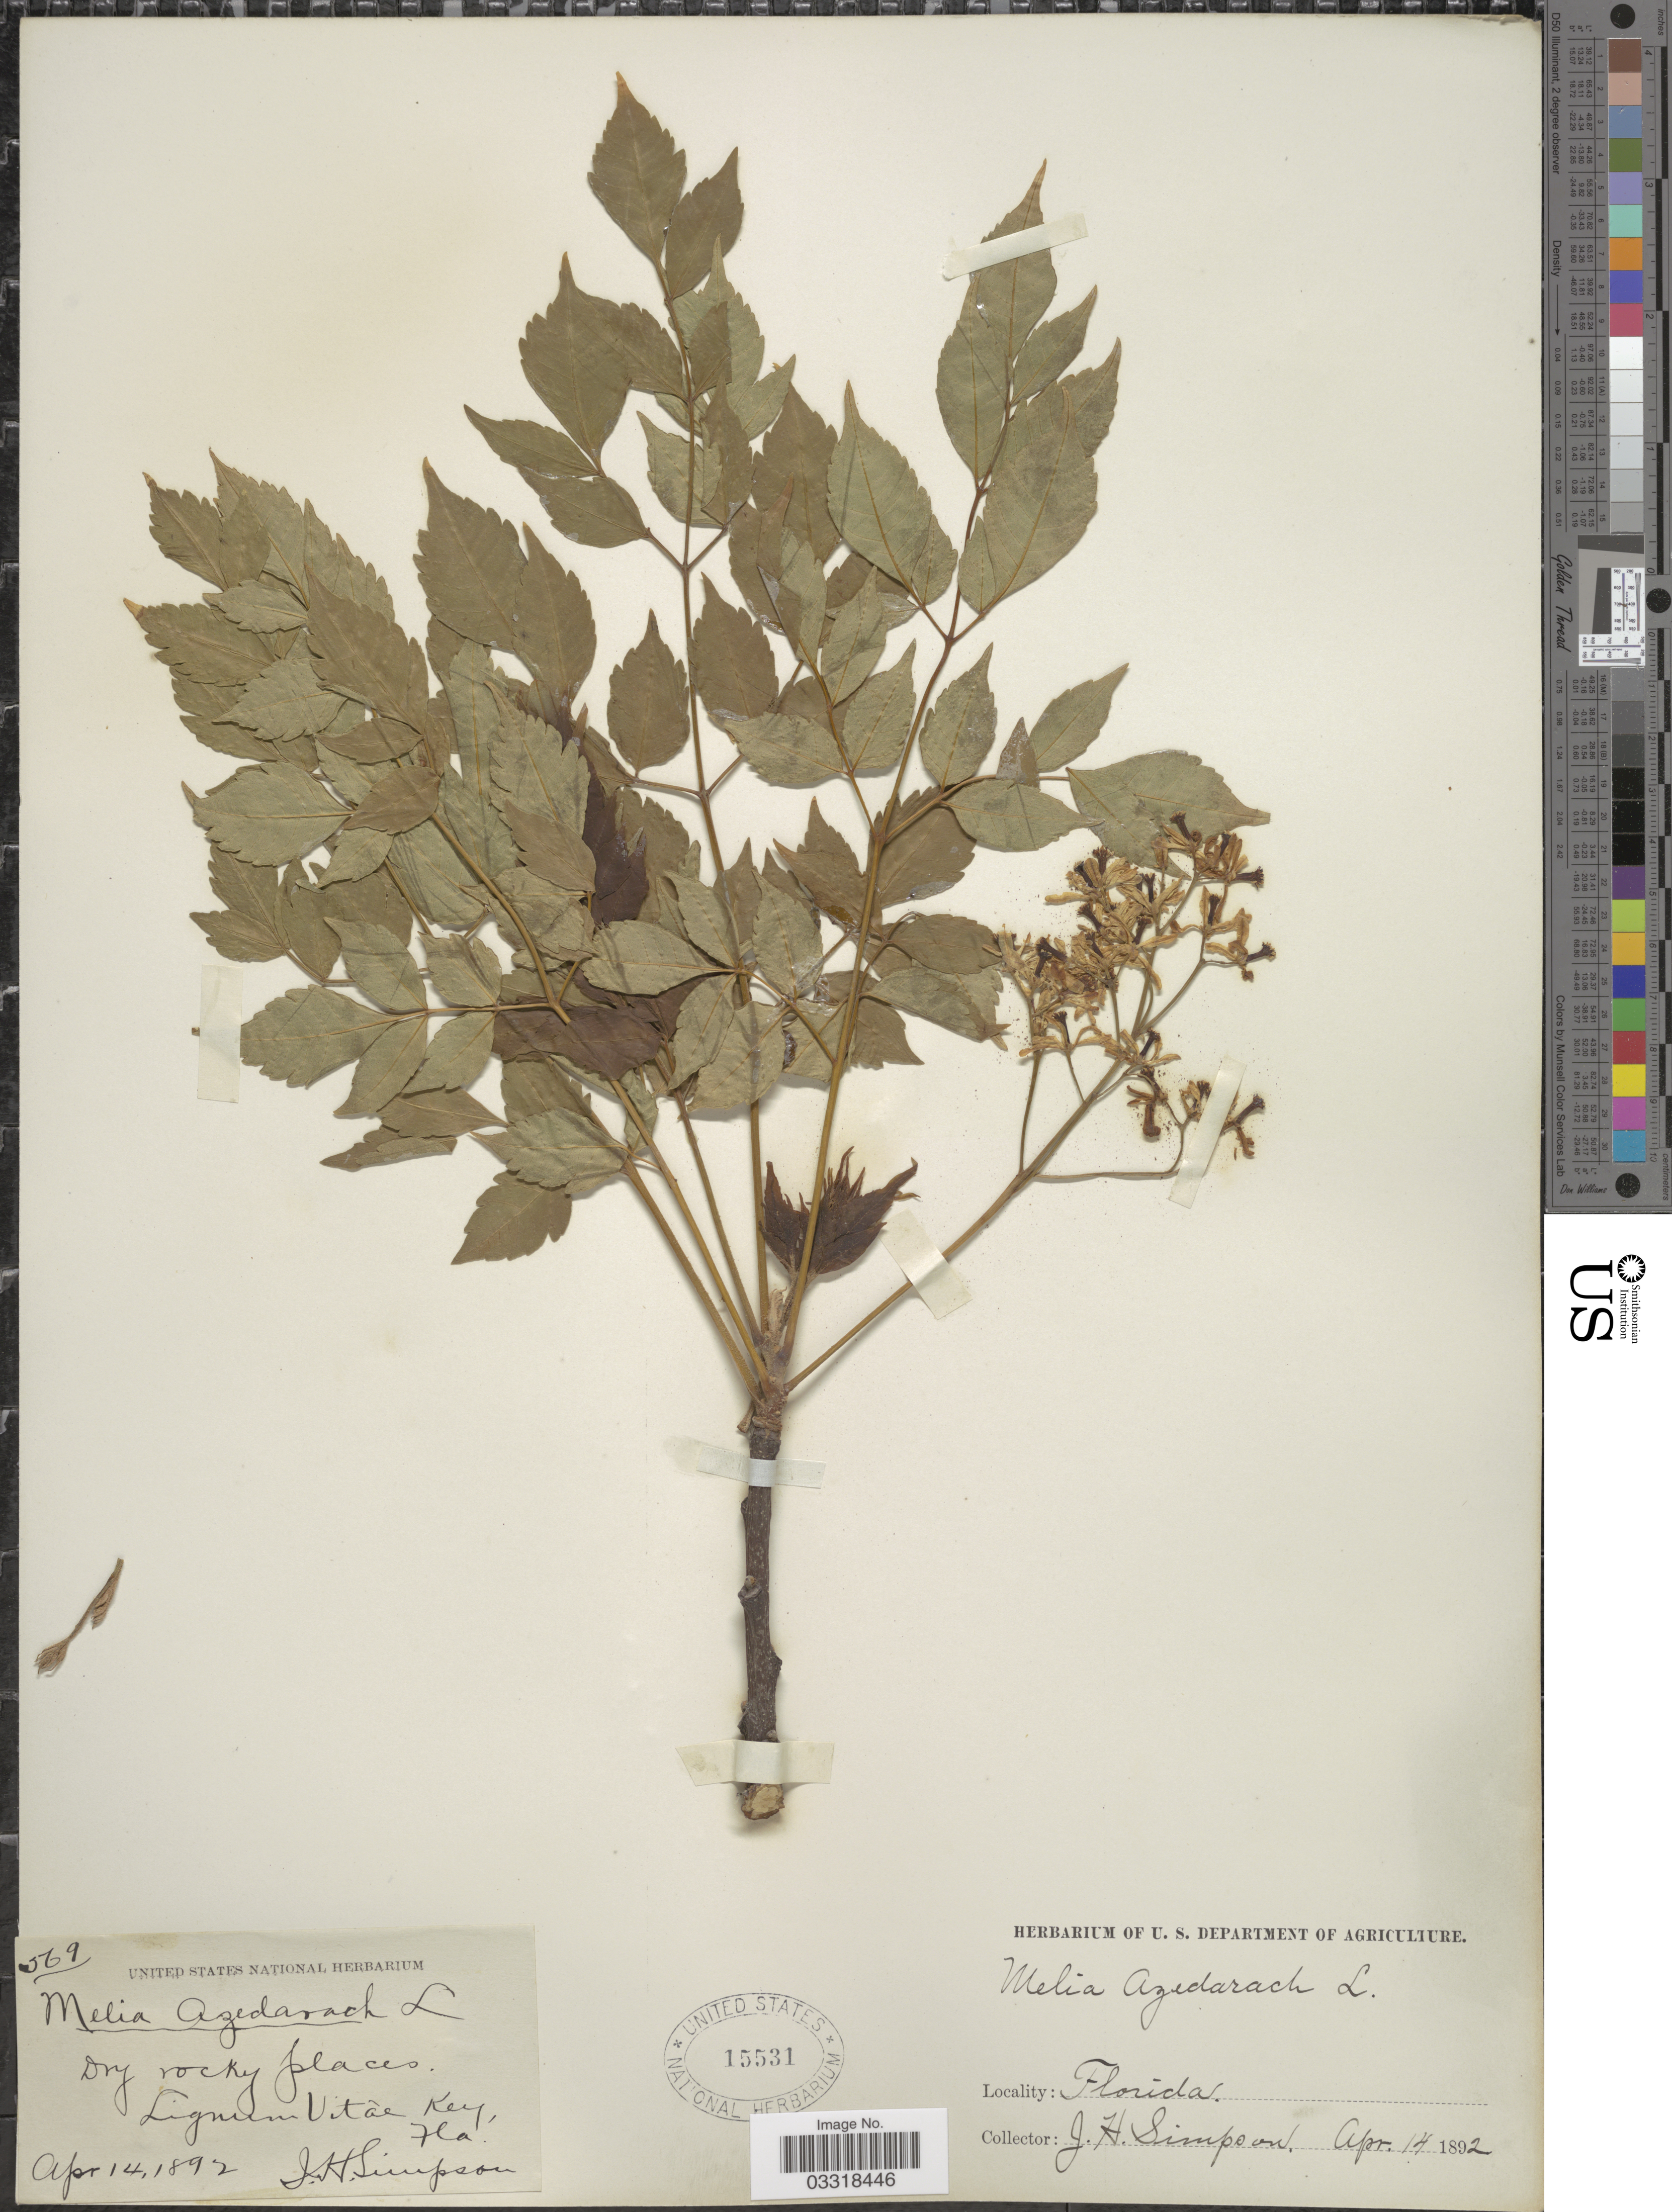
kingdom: Plantae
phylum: Tracheophyta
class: Magnoliopsida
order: Sapindales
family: Meliaceae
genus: Melia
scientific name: Melia azedarach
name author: L.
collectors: J. H. Simpson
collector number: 569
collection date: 1892-04-14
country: United States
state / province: Florida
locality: Lignum Vitae Key.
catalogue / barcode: US 15531